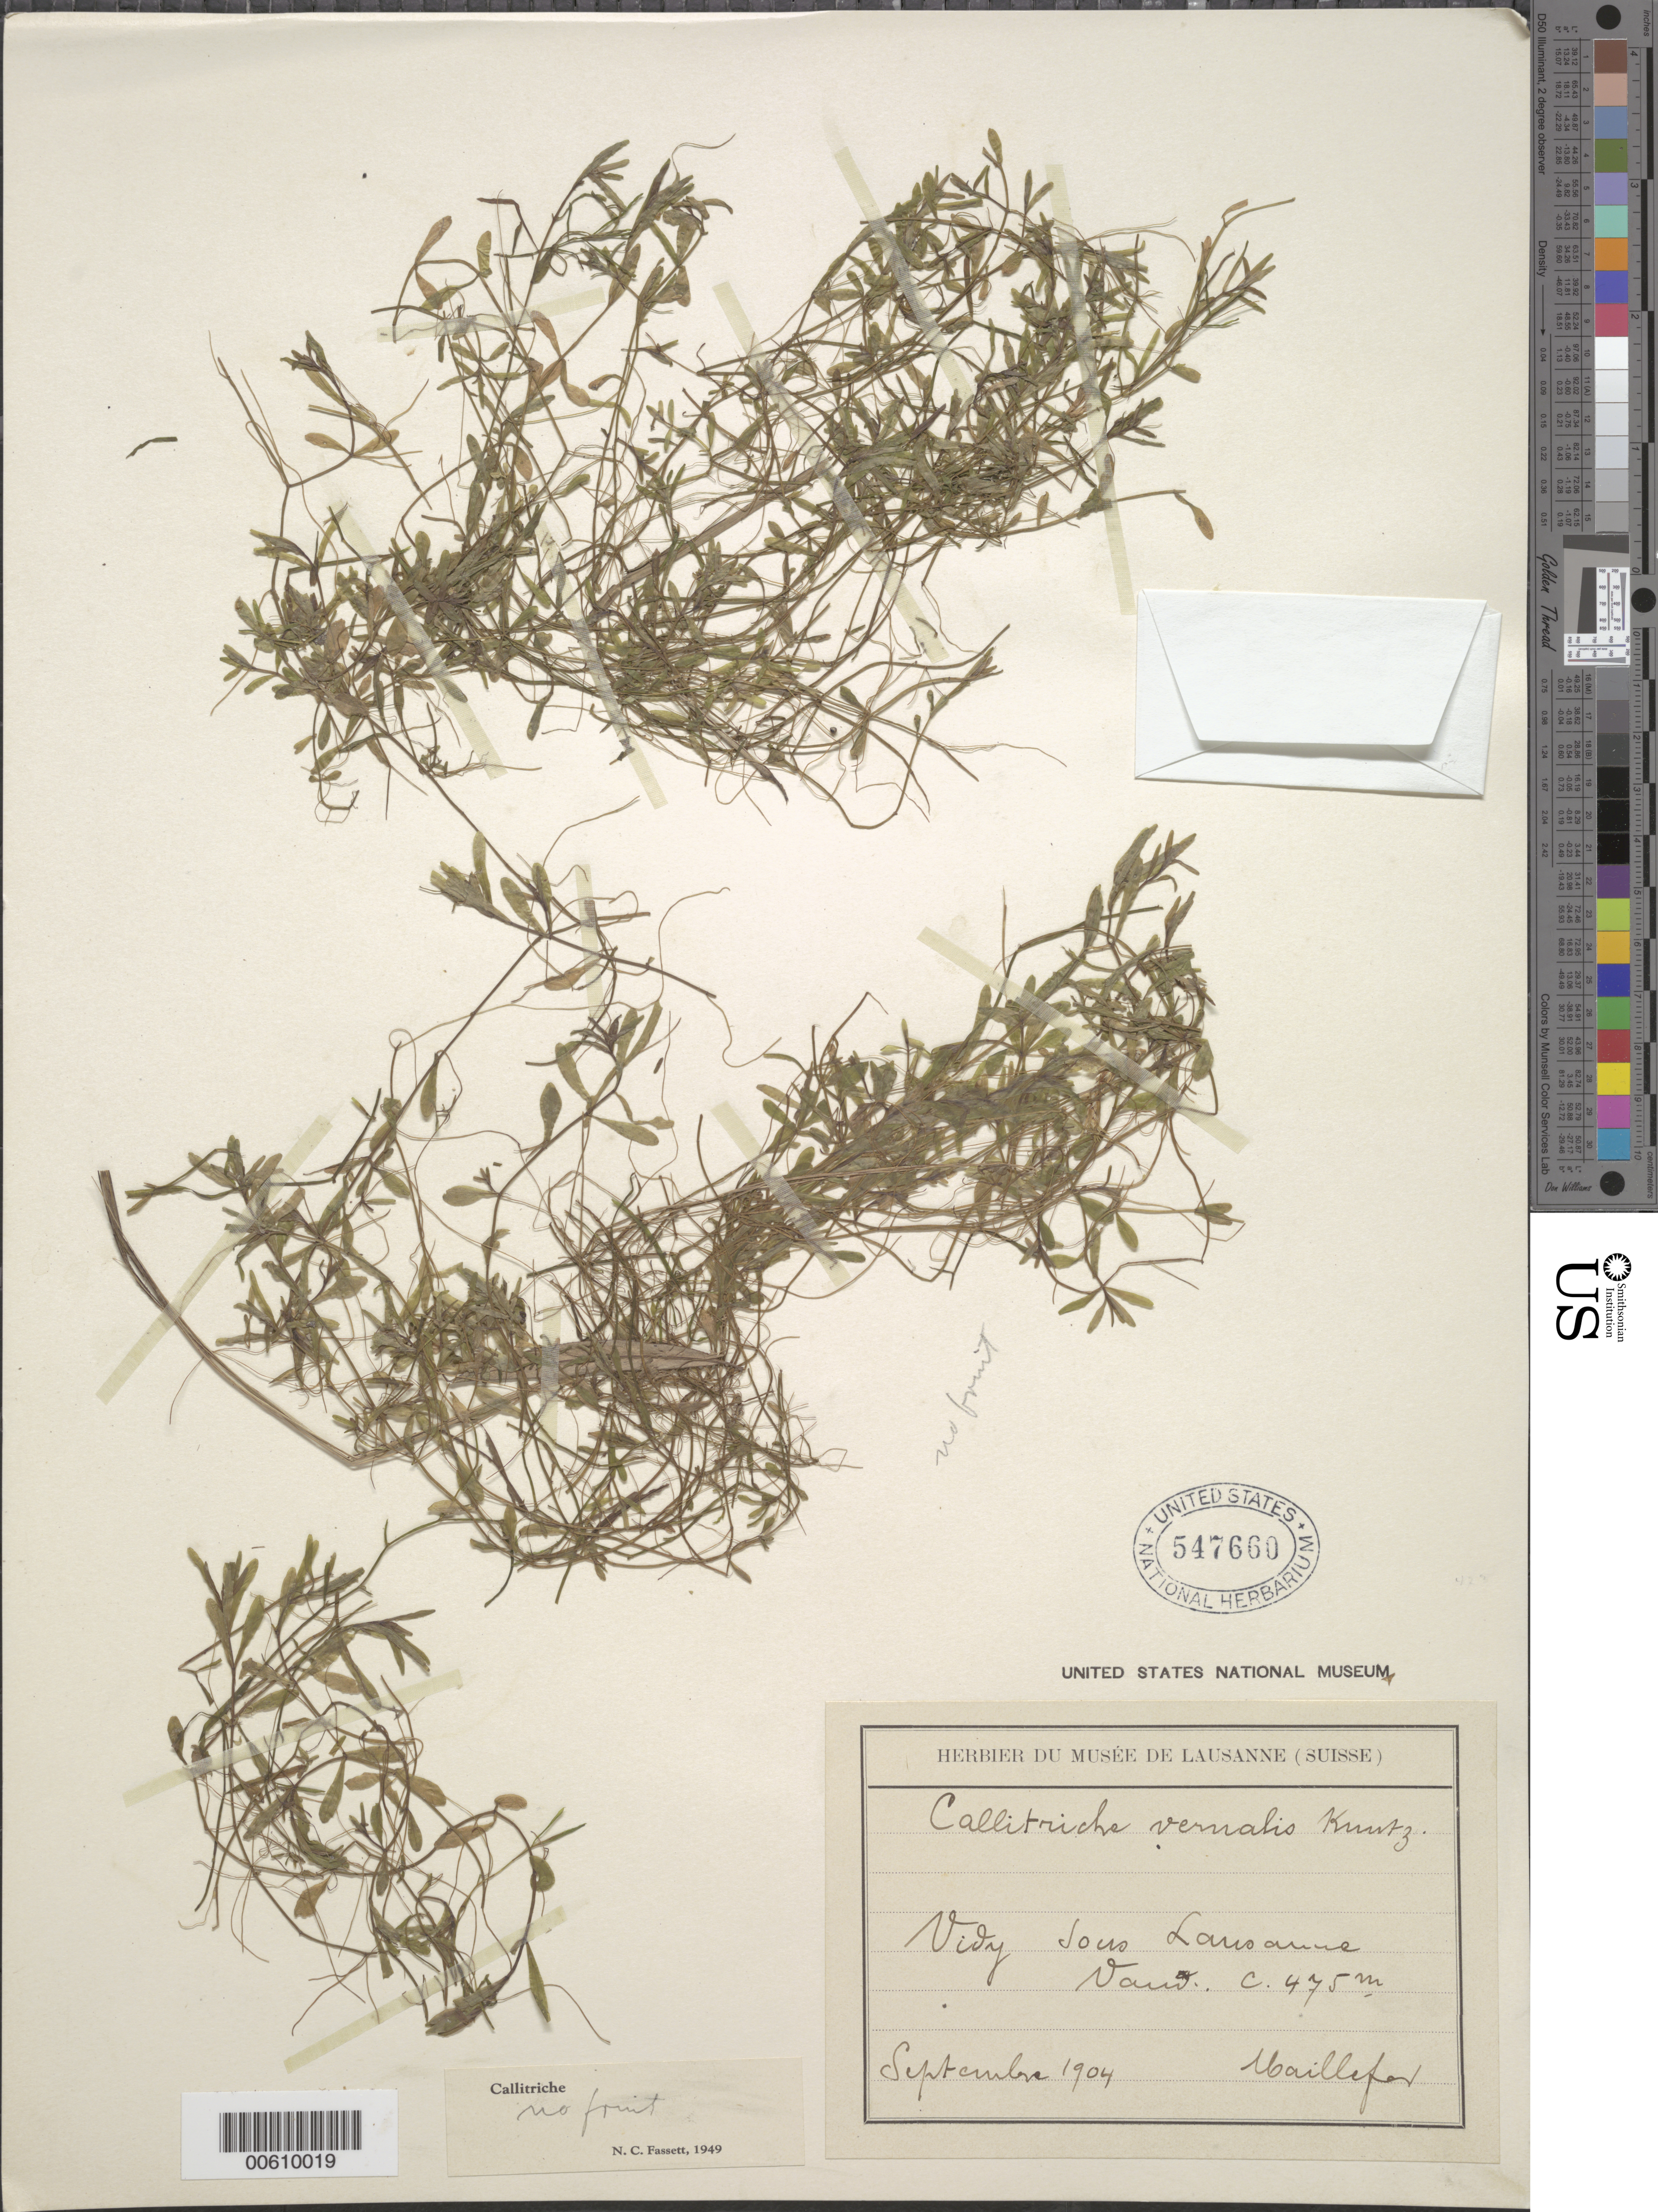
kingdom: Plantae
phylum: Tracheophyta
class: Magnoliopsida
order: Lamiales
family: Plantaginaceae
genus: Callitriche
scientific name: Callitriche sp.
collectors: -. Maillefer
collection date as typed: Sep 1904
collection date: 1904-09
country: Switzerland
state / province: Vaud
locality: Lausanne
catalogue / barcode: US 547660